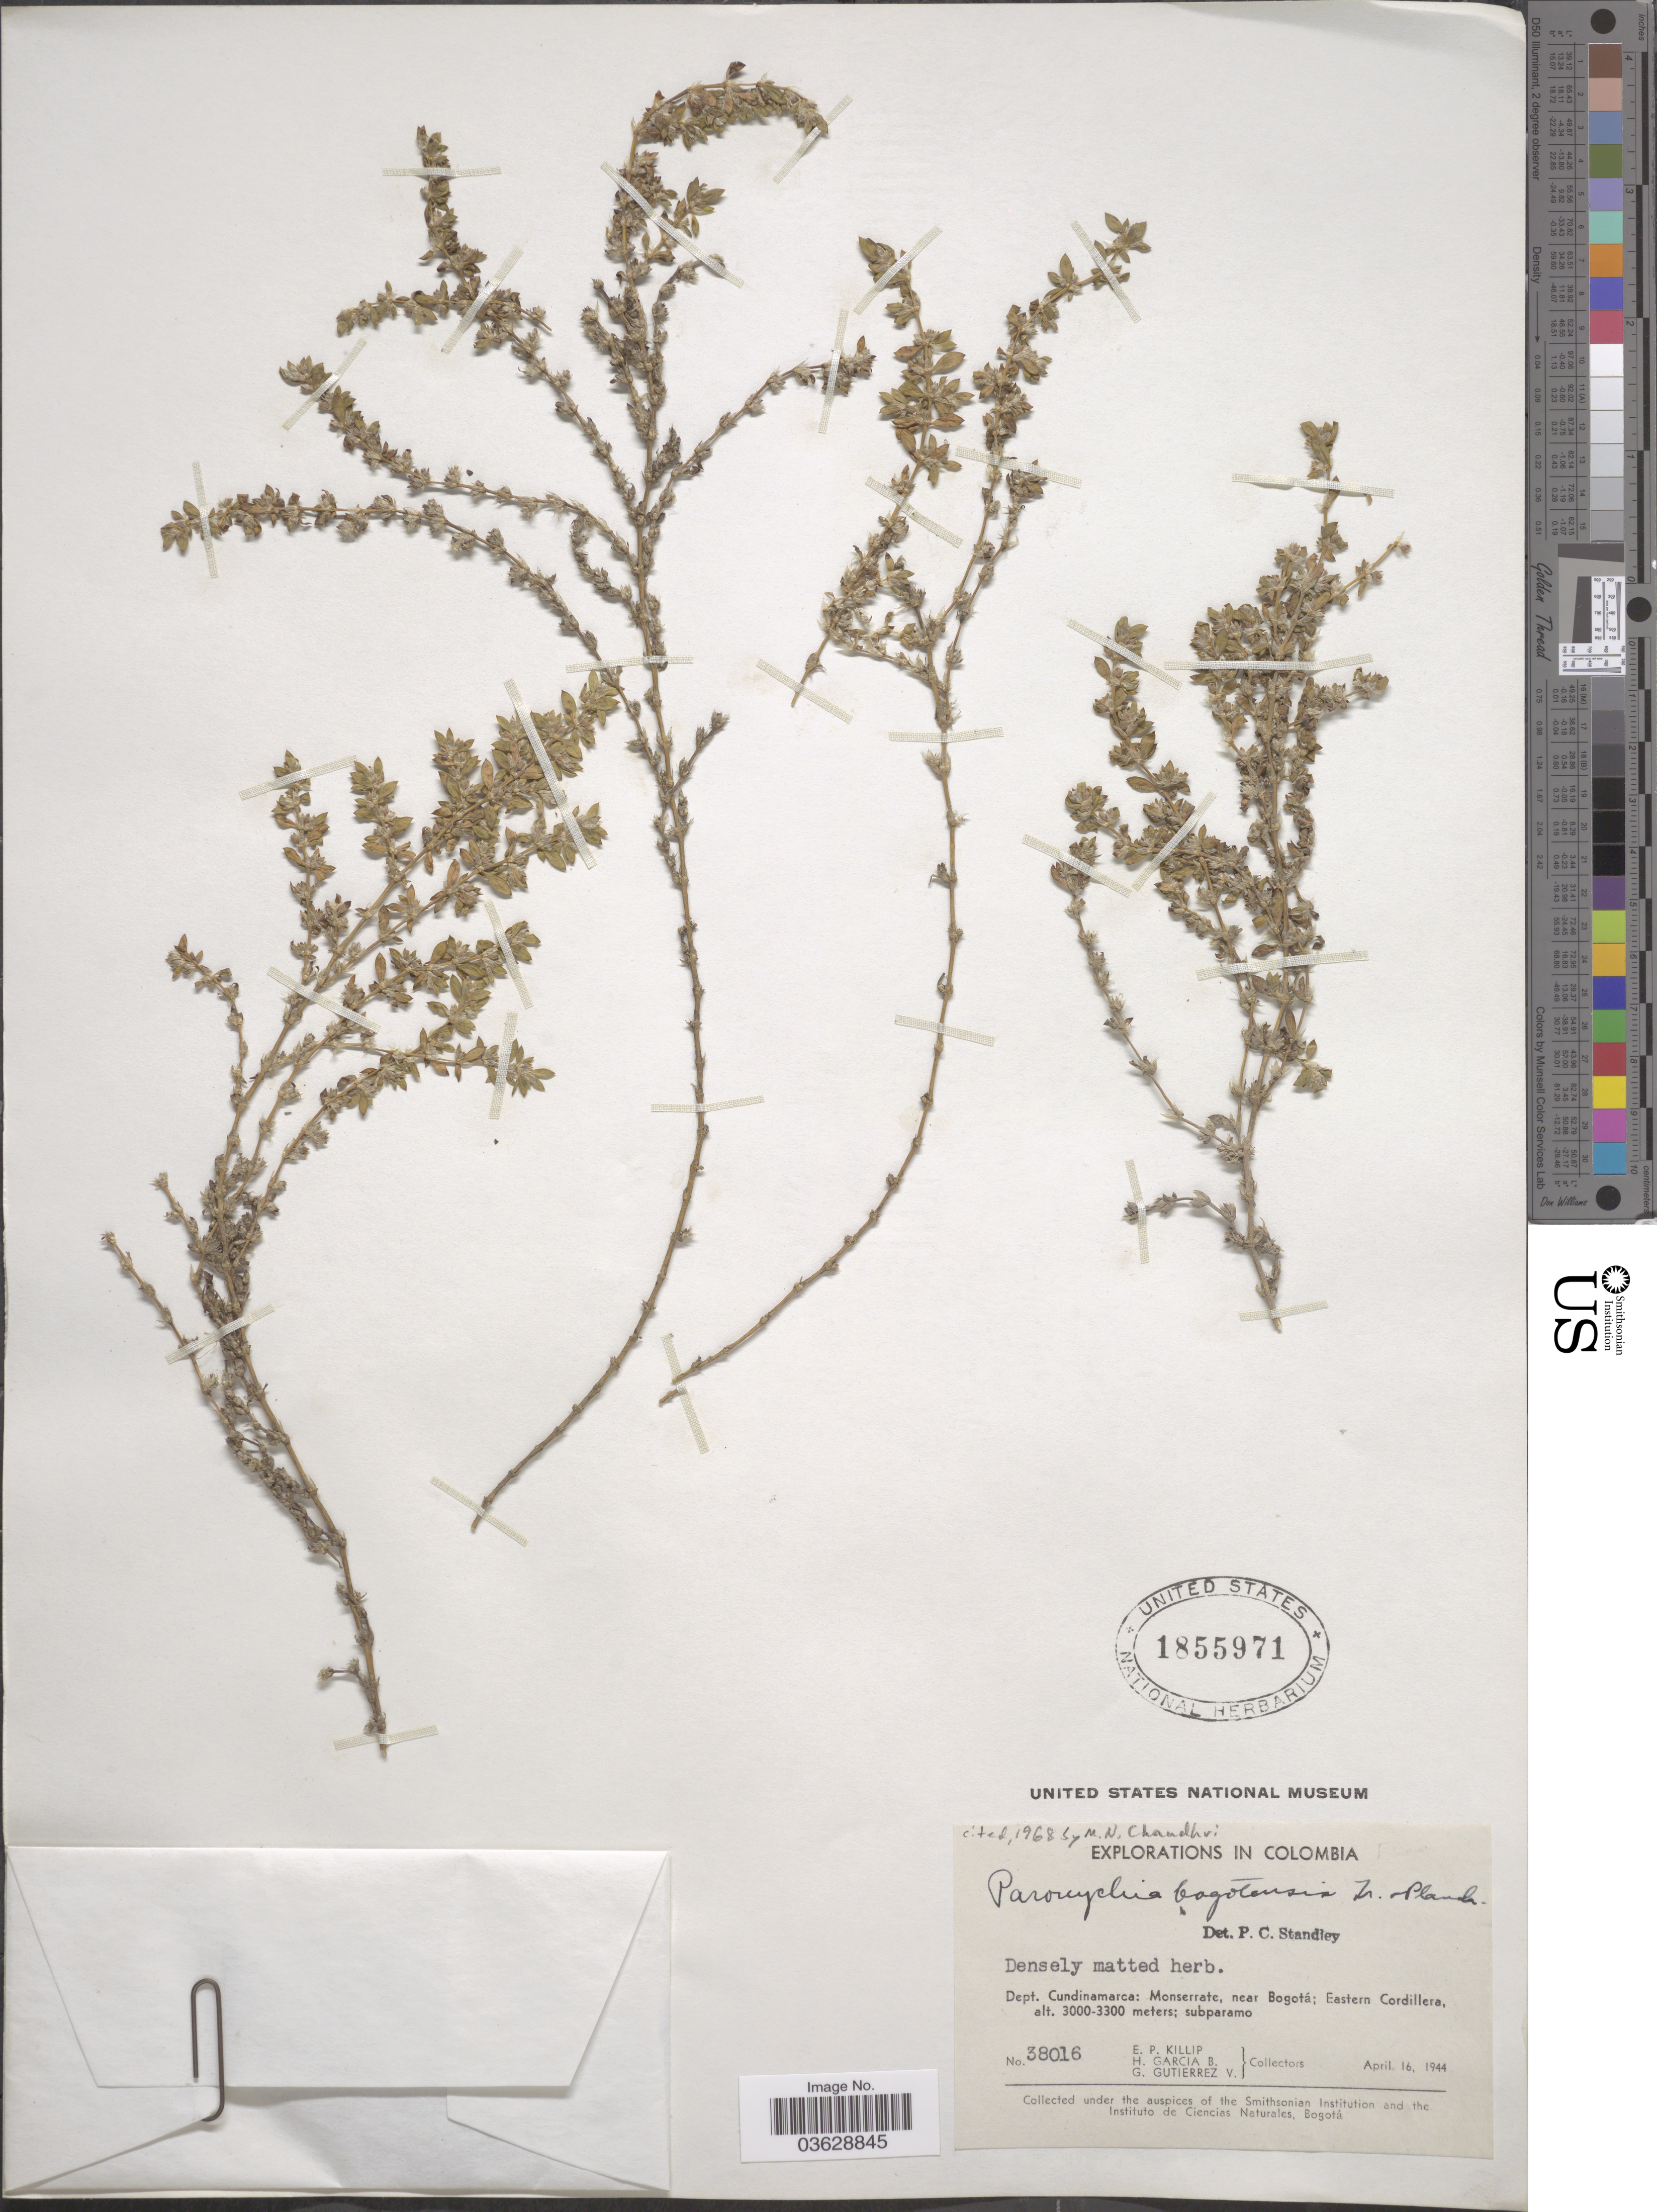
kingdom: Plantae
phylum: Tracheophyta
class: Magnoliopsida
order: Caryophyllales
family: Caryophyllaceae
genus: Paronychia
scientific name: Paronychia bogotensis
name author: Triana & Planch.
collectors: E. P. Killip, H. García B. & G. Gutiérrez V.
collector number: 38016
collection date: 1944-04-16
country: Colombia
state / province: Cundinamarca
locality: Dept. Cundinamarca: Monserrate, near Bogotá; Eastern Cordillera.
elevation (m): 3000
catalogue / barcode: US 1855971